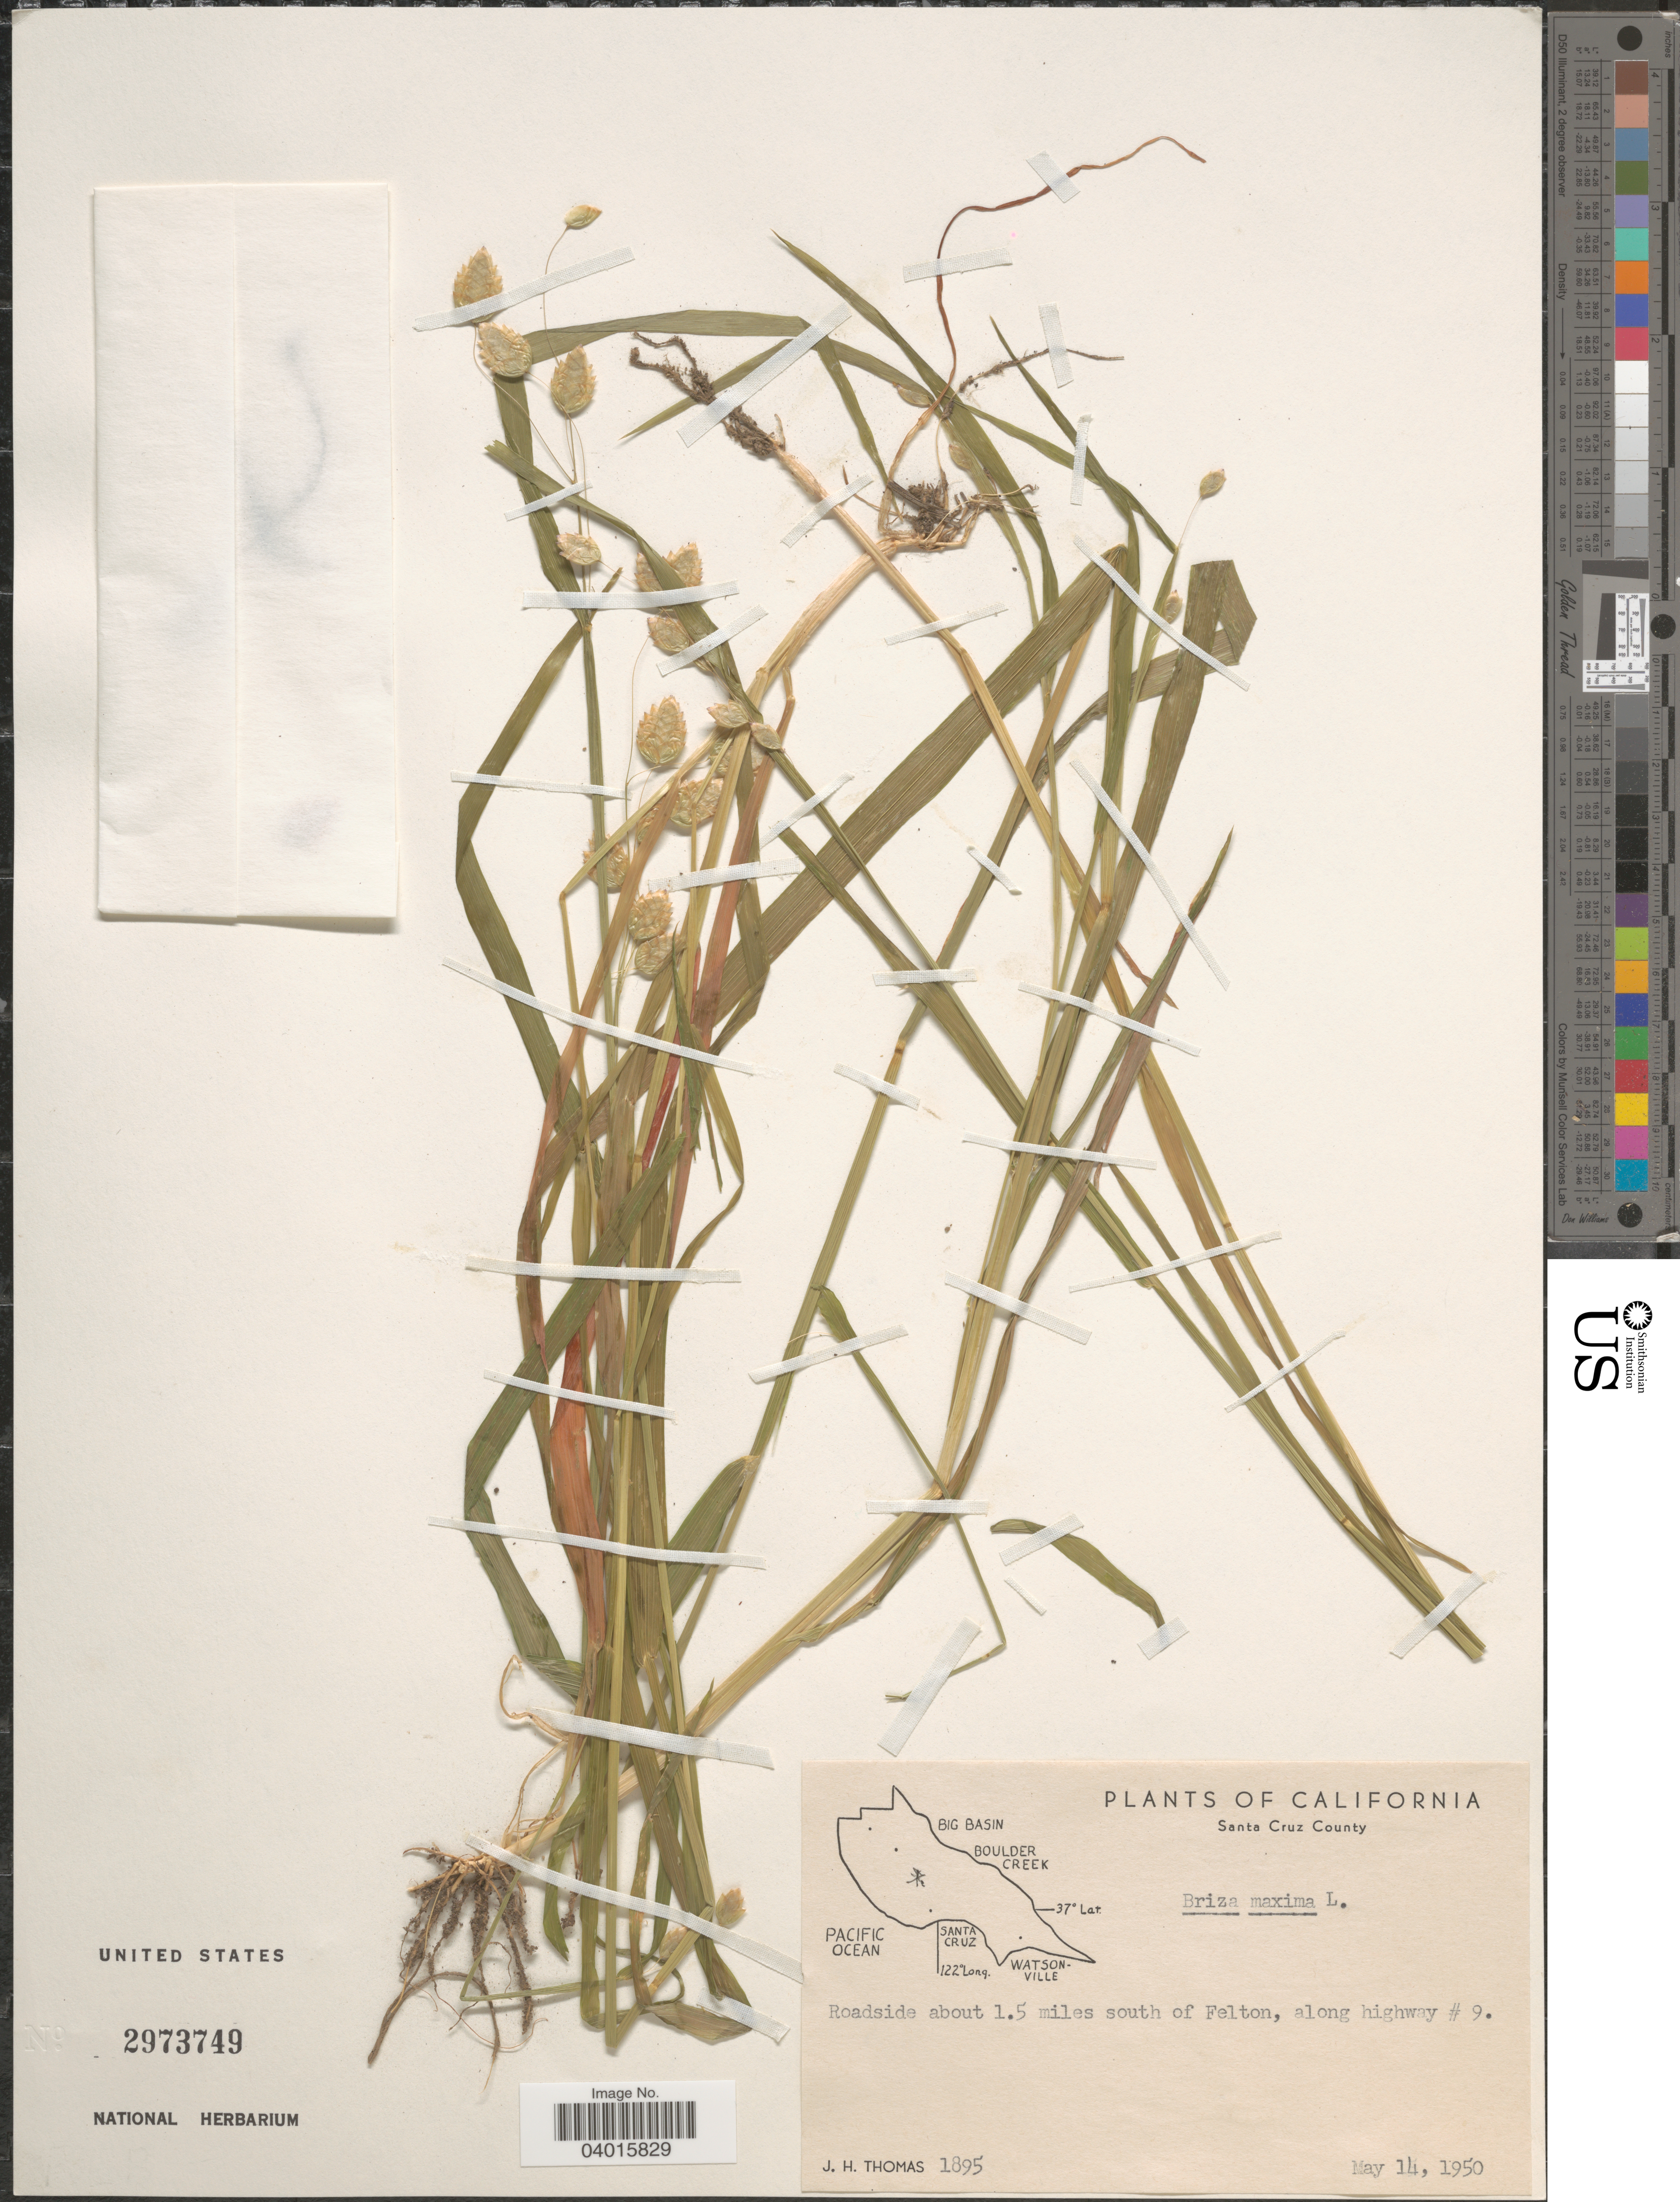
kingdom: Plantae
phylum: Tracheophyta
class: Liliopsida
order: Poales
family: Poaceae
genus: Briza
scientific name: Briza maxima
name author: L.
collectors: J. H. Thomas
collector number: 1895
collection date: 1950-05-14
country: United States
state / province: California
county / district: Santa Cruz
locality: Santa Cruz County. Roadside about 1.5 miles south of Felton, along highway # 9.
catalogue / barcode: US 2973749